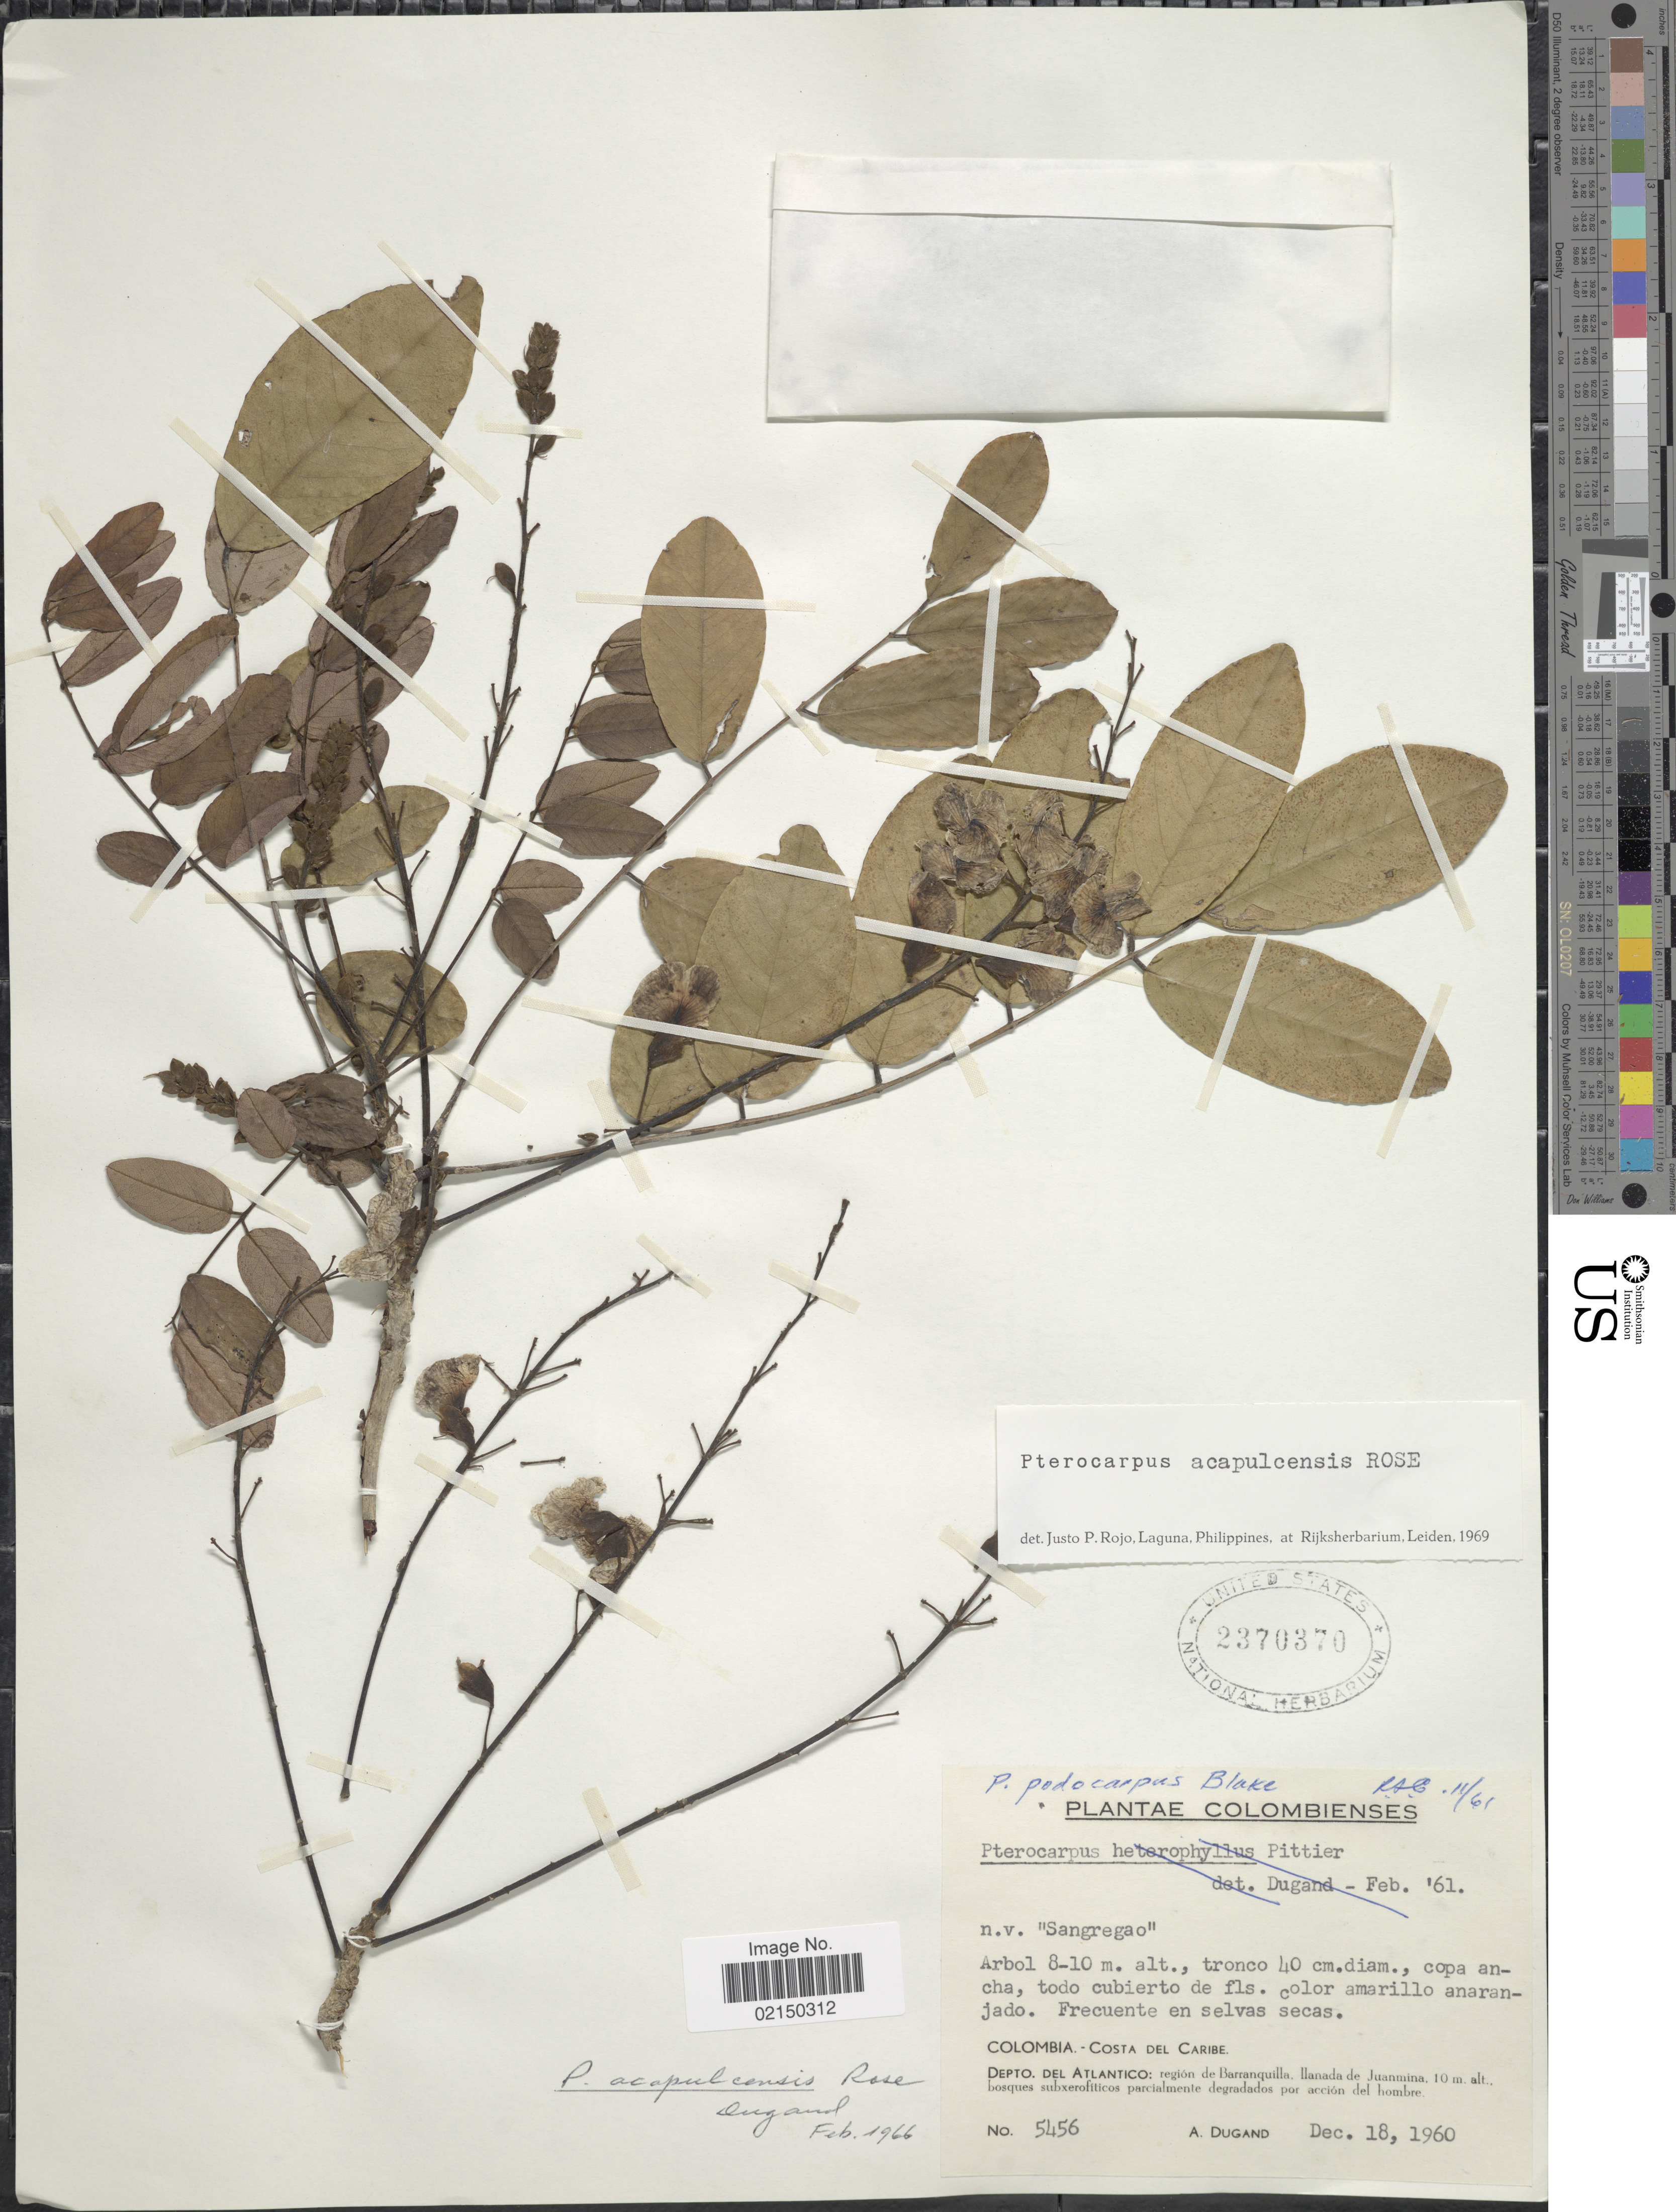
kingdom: Plantae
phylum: Tracheophyta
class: Magnoliopsida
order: Fabales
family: Fabaceae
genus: Pterocarpus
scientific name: Pterocarpus acapulcensis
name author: Rose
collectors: A. Dugand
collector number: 5456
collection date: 1960-12-18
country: Colombia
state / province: Atlántico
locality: Colombienses, Costa del Caribe, region de Barranquilla, llanada de Juanmina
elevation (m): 10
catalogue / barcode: US 2370370